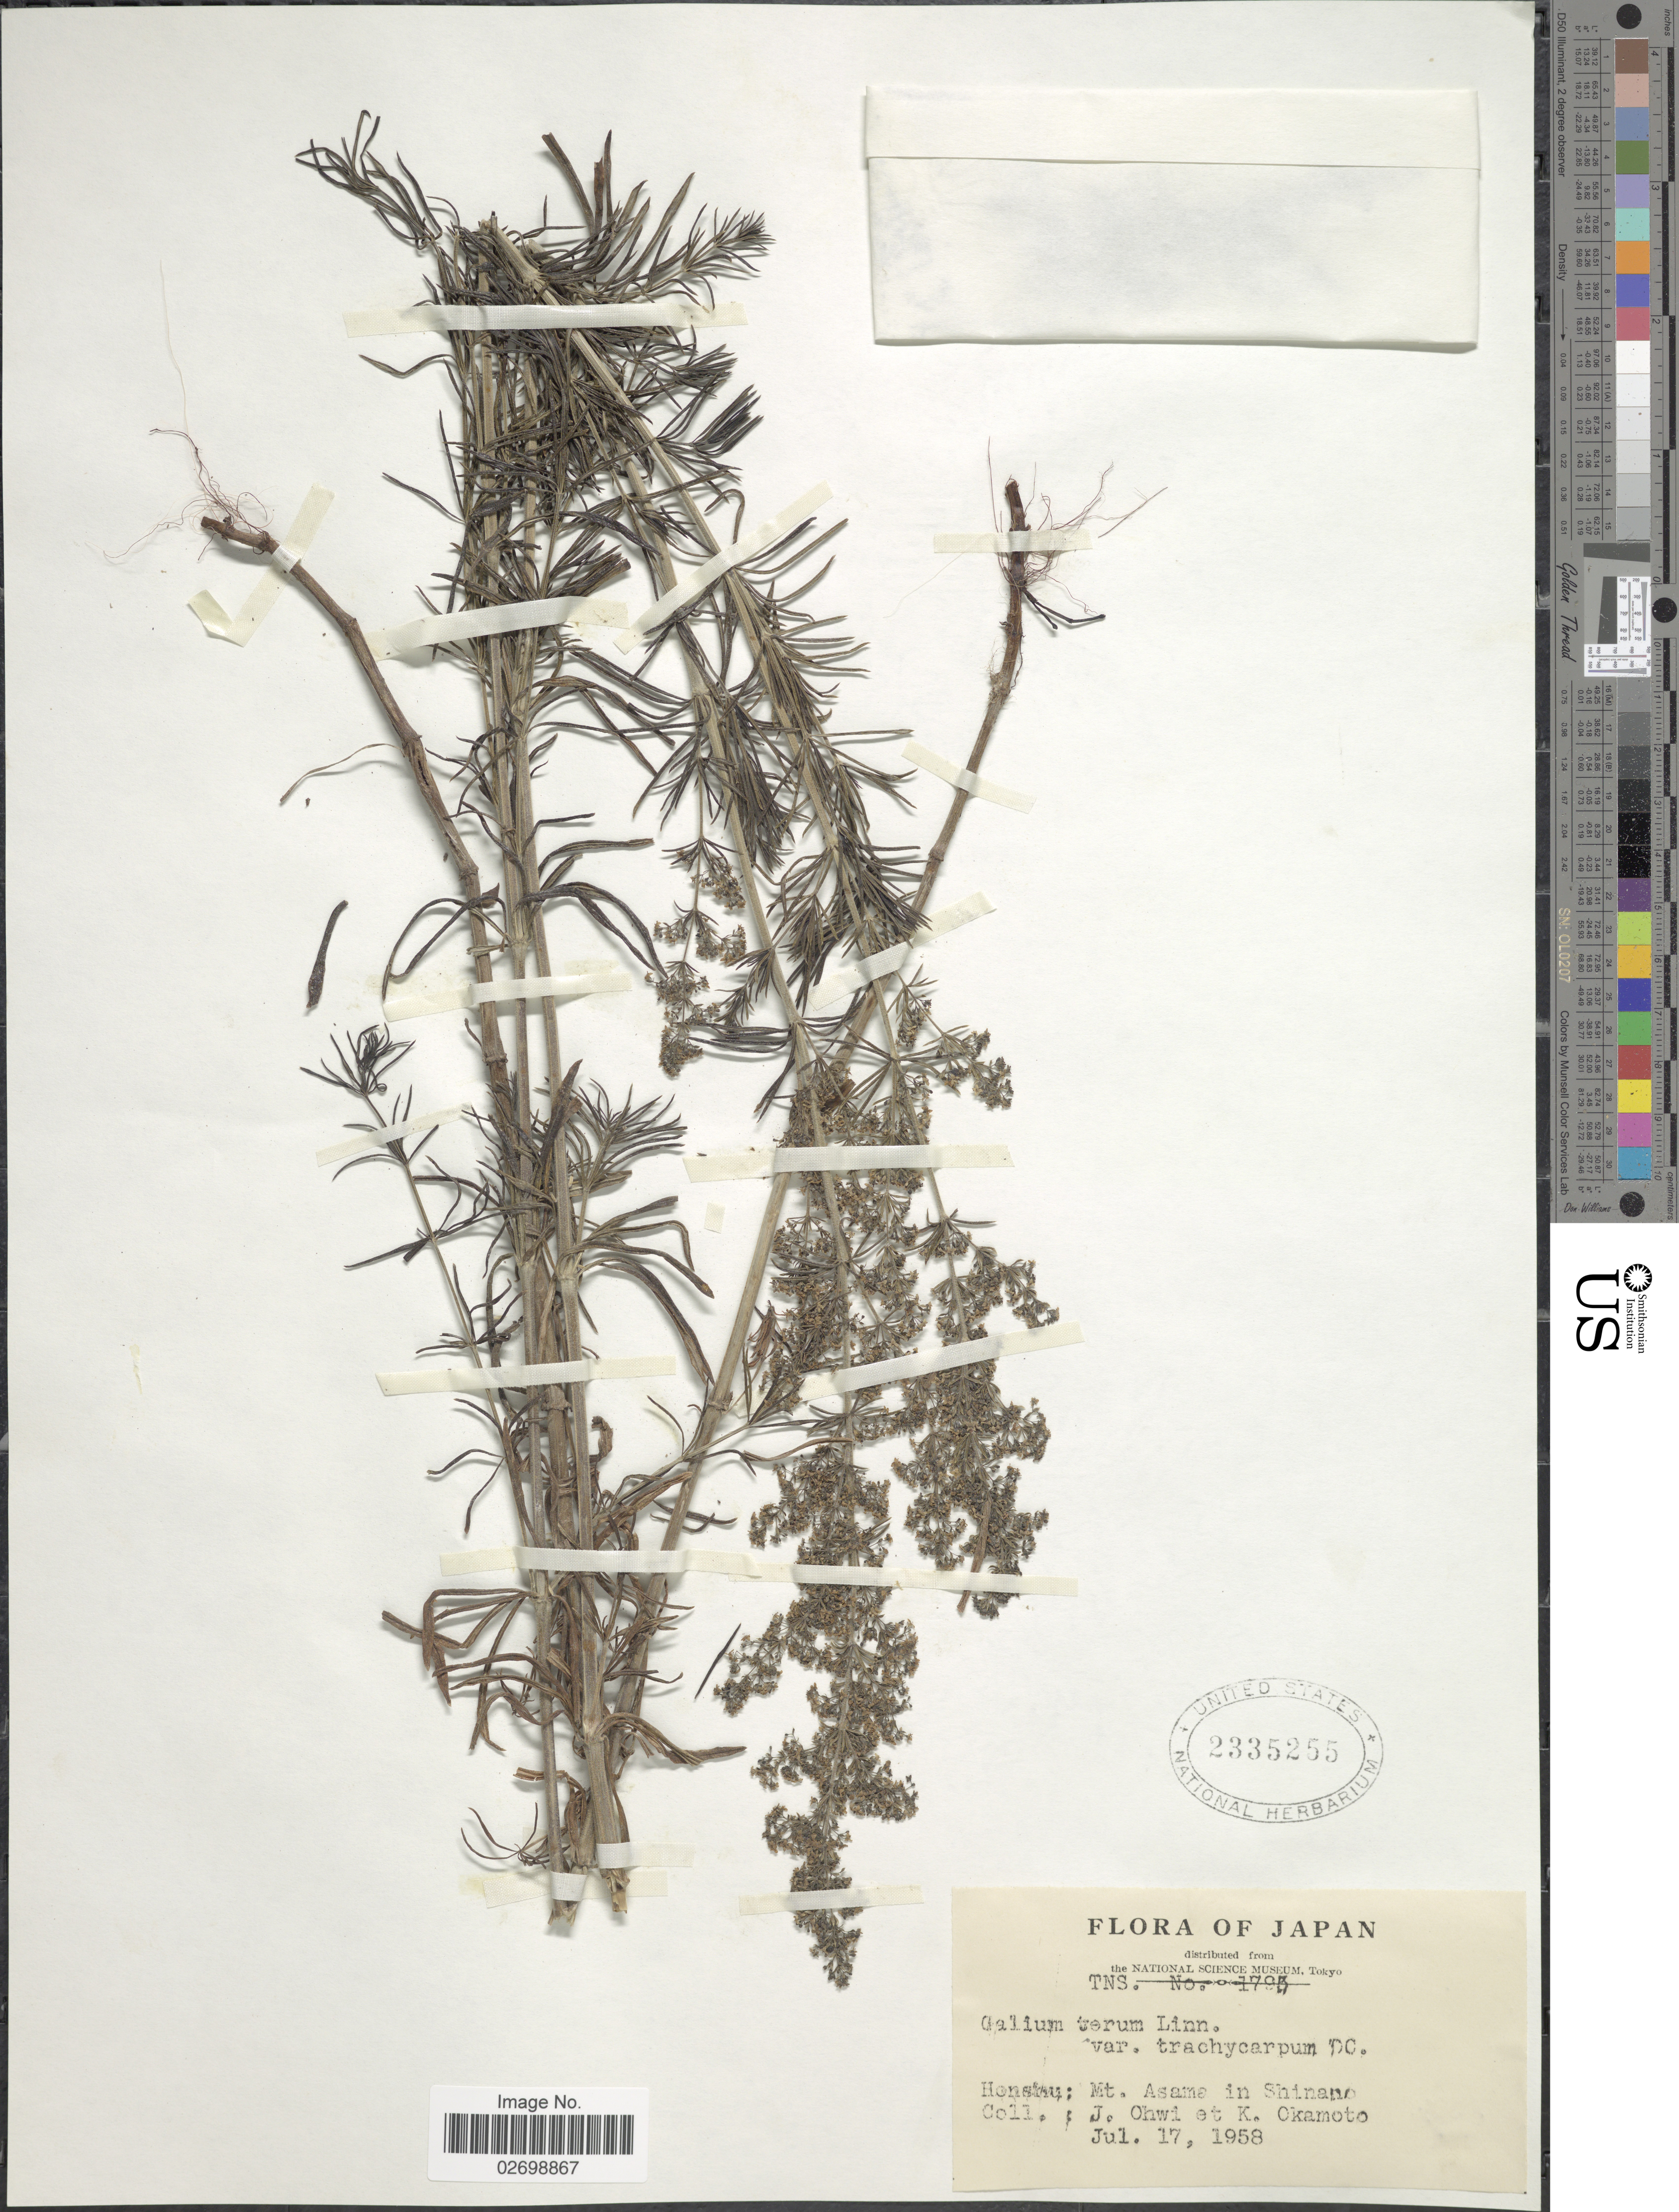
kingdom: Plantae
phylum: Tracheophyta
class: Magnoliopsida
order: Gentianales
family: Rubiaceae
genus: Galium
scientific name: Galium verum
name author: L.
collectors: J. Ohwi & K. Okamoto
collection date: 1958-07-17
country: Japan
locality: Honshu: Mt. Asama in Shinano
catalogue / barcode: US 2335255